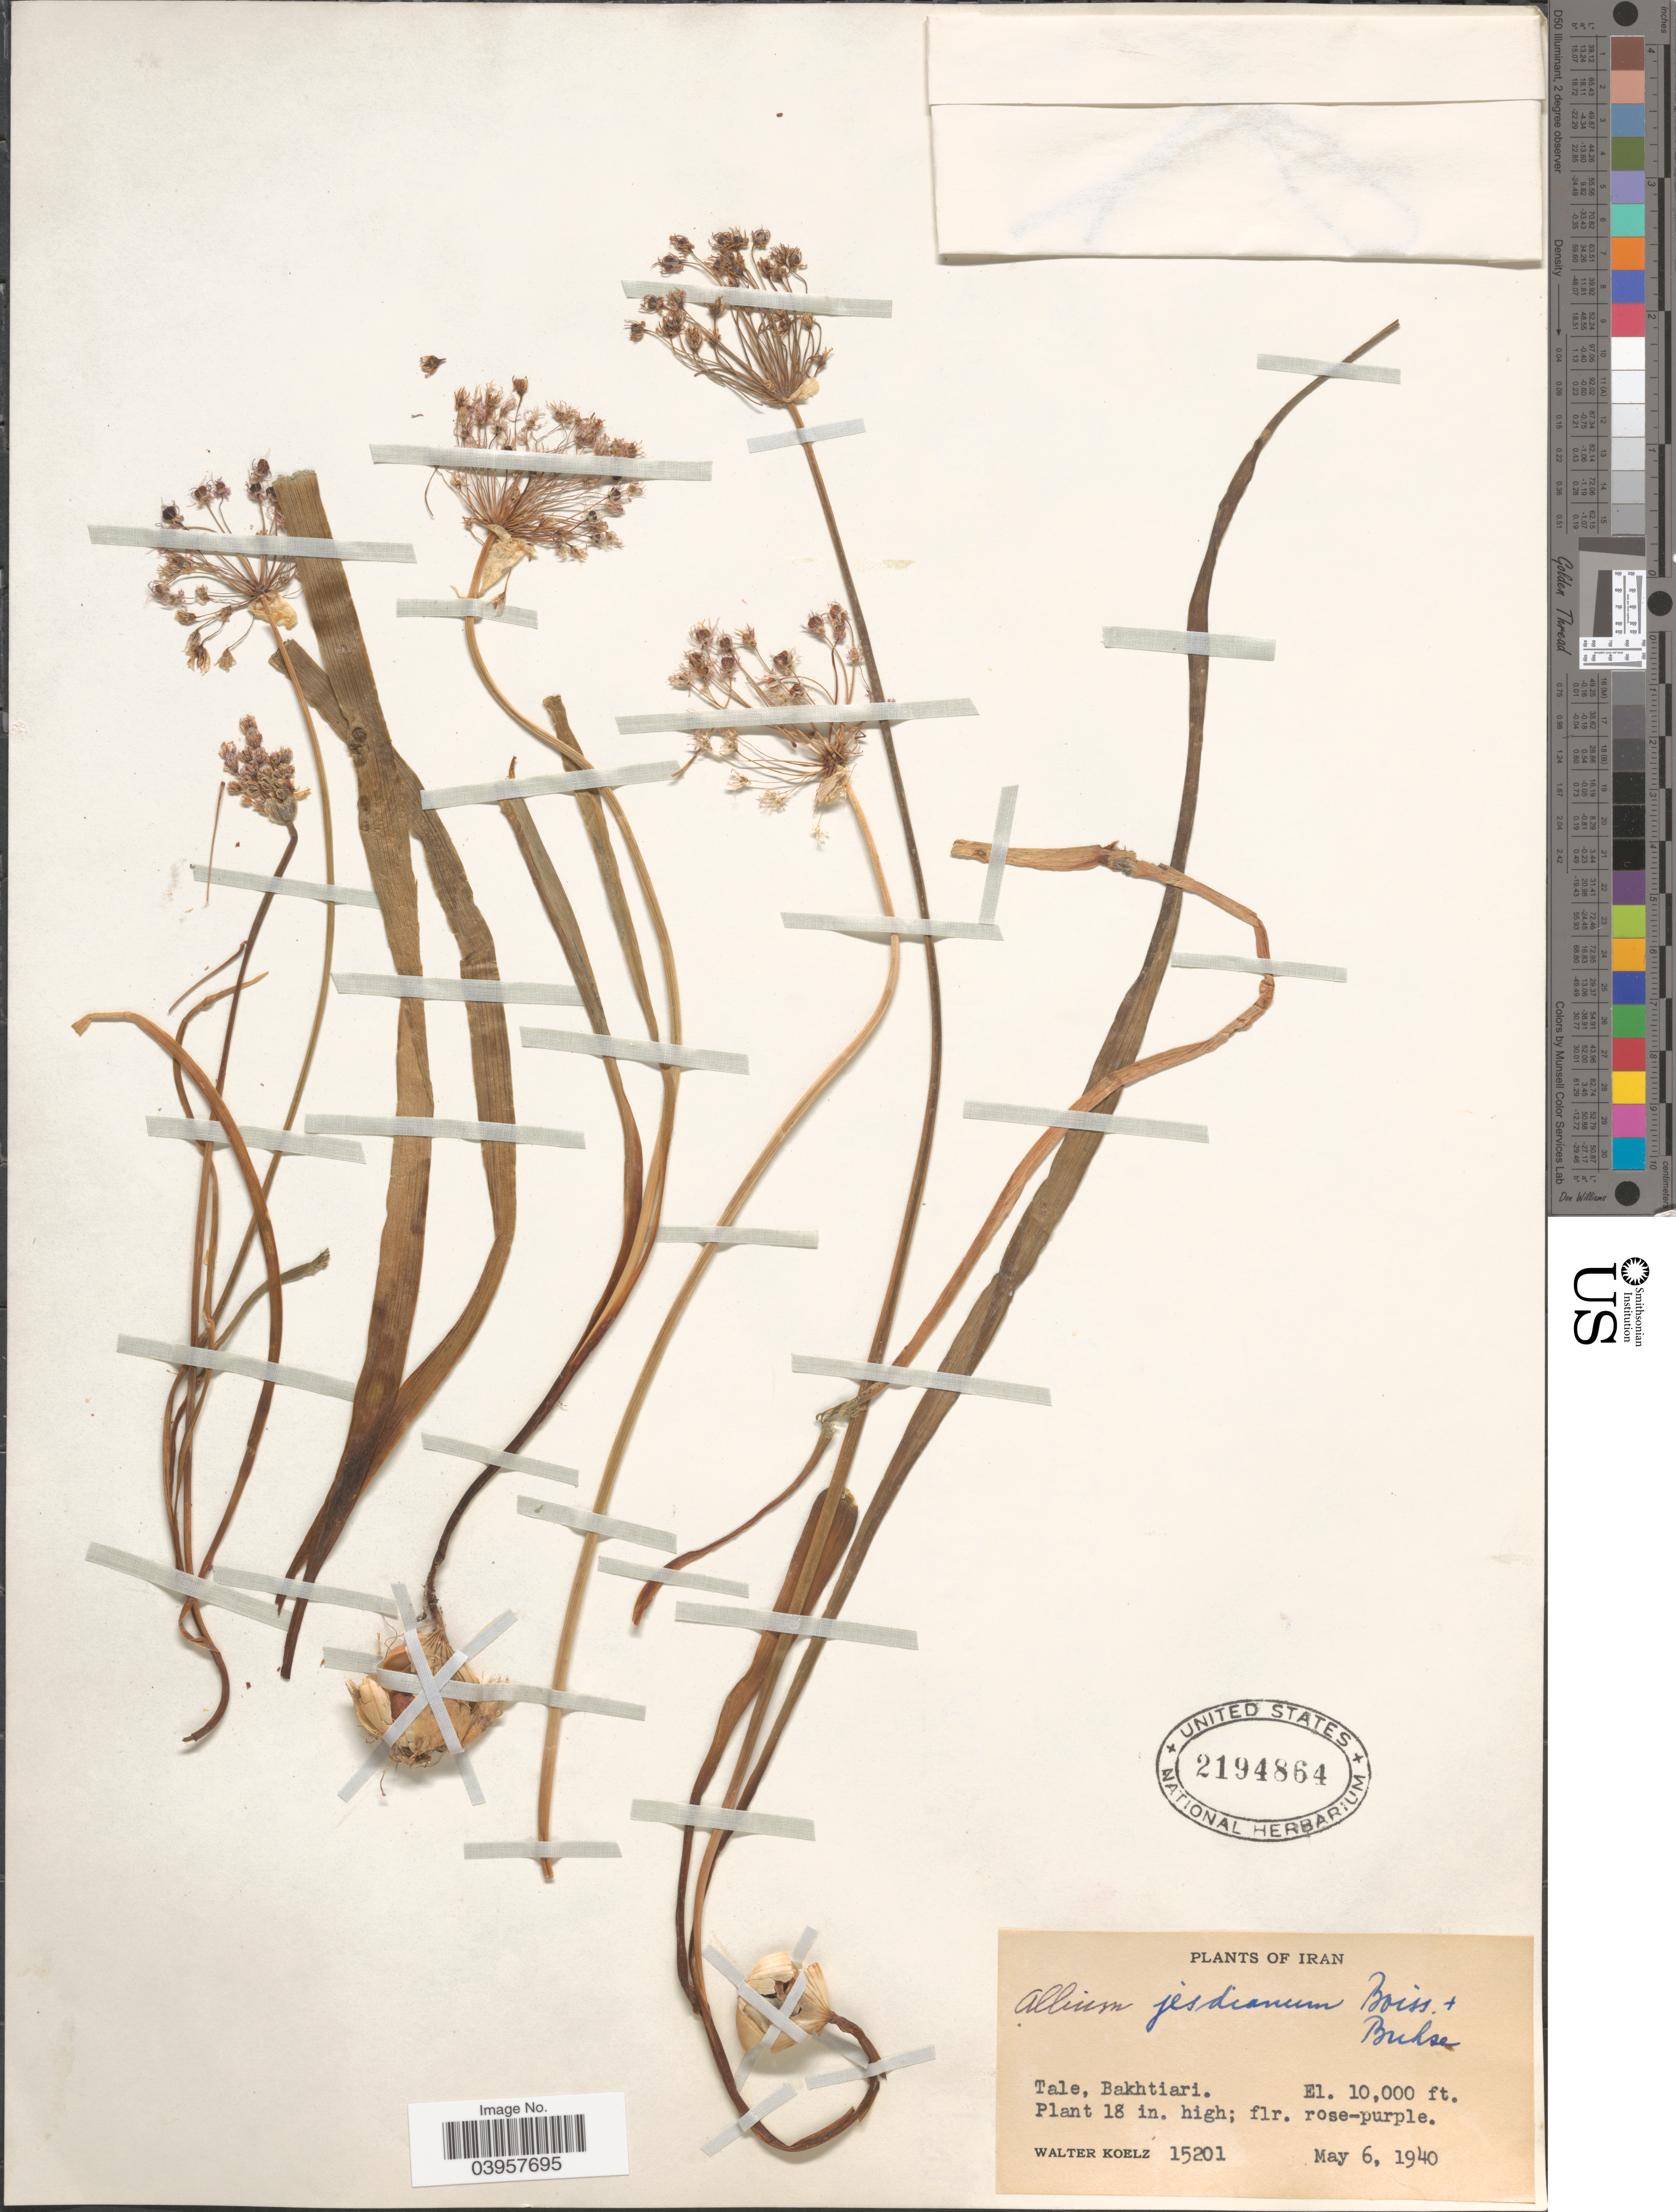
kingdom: Plantae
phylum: Tracheophyta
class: Liliopsida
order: Asparagales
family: Amaryllidaceae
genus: Allium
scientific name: Allium jesdianum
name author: Boiss. & Buhse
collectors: W. N. Koelz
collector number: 15201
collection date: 1940-05-06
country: Iran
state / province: Chahar Mahaal and Bakhtiari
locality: Tale, Bakhtiari.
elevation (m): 3048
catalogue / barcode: US 2194864